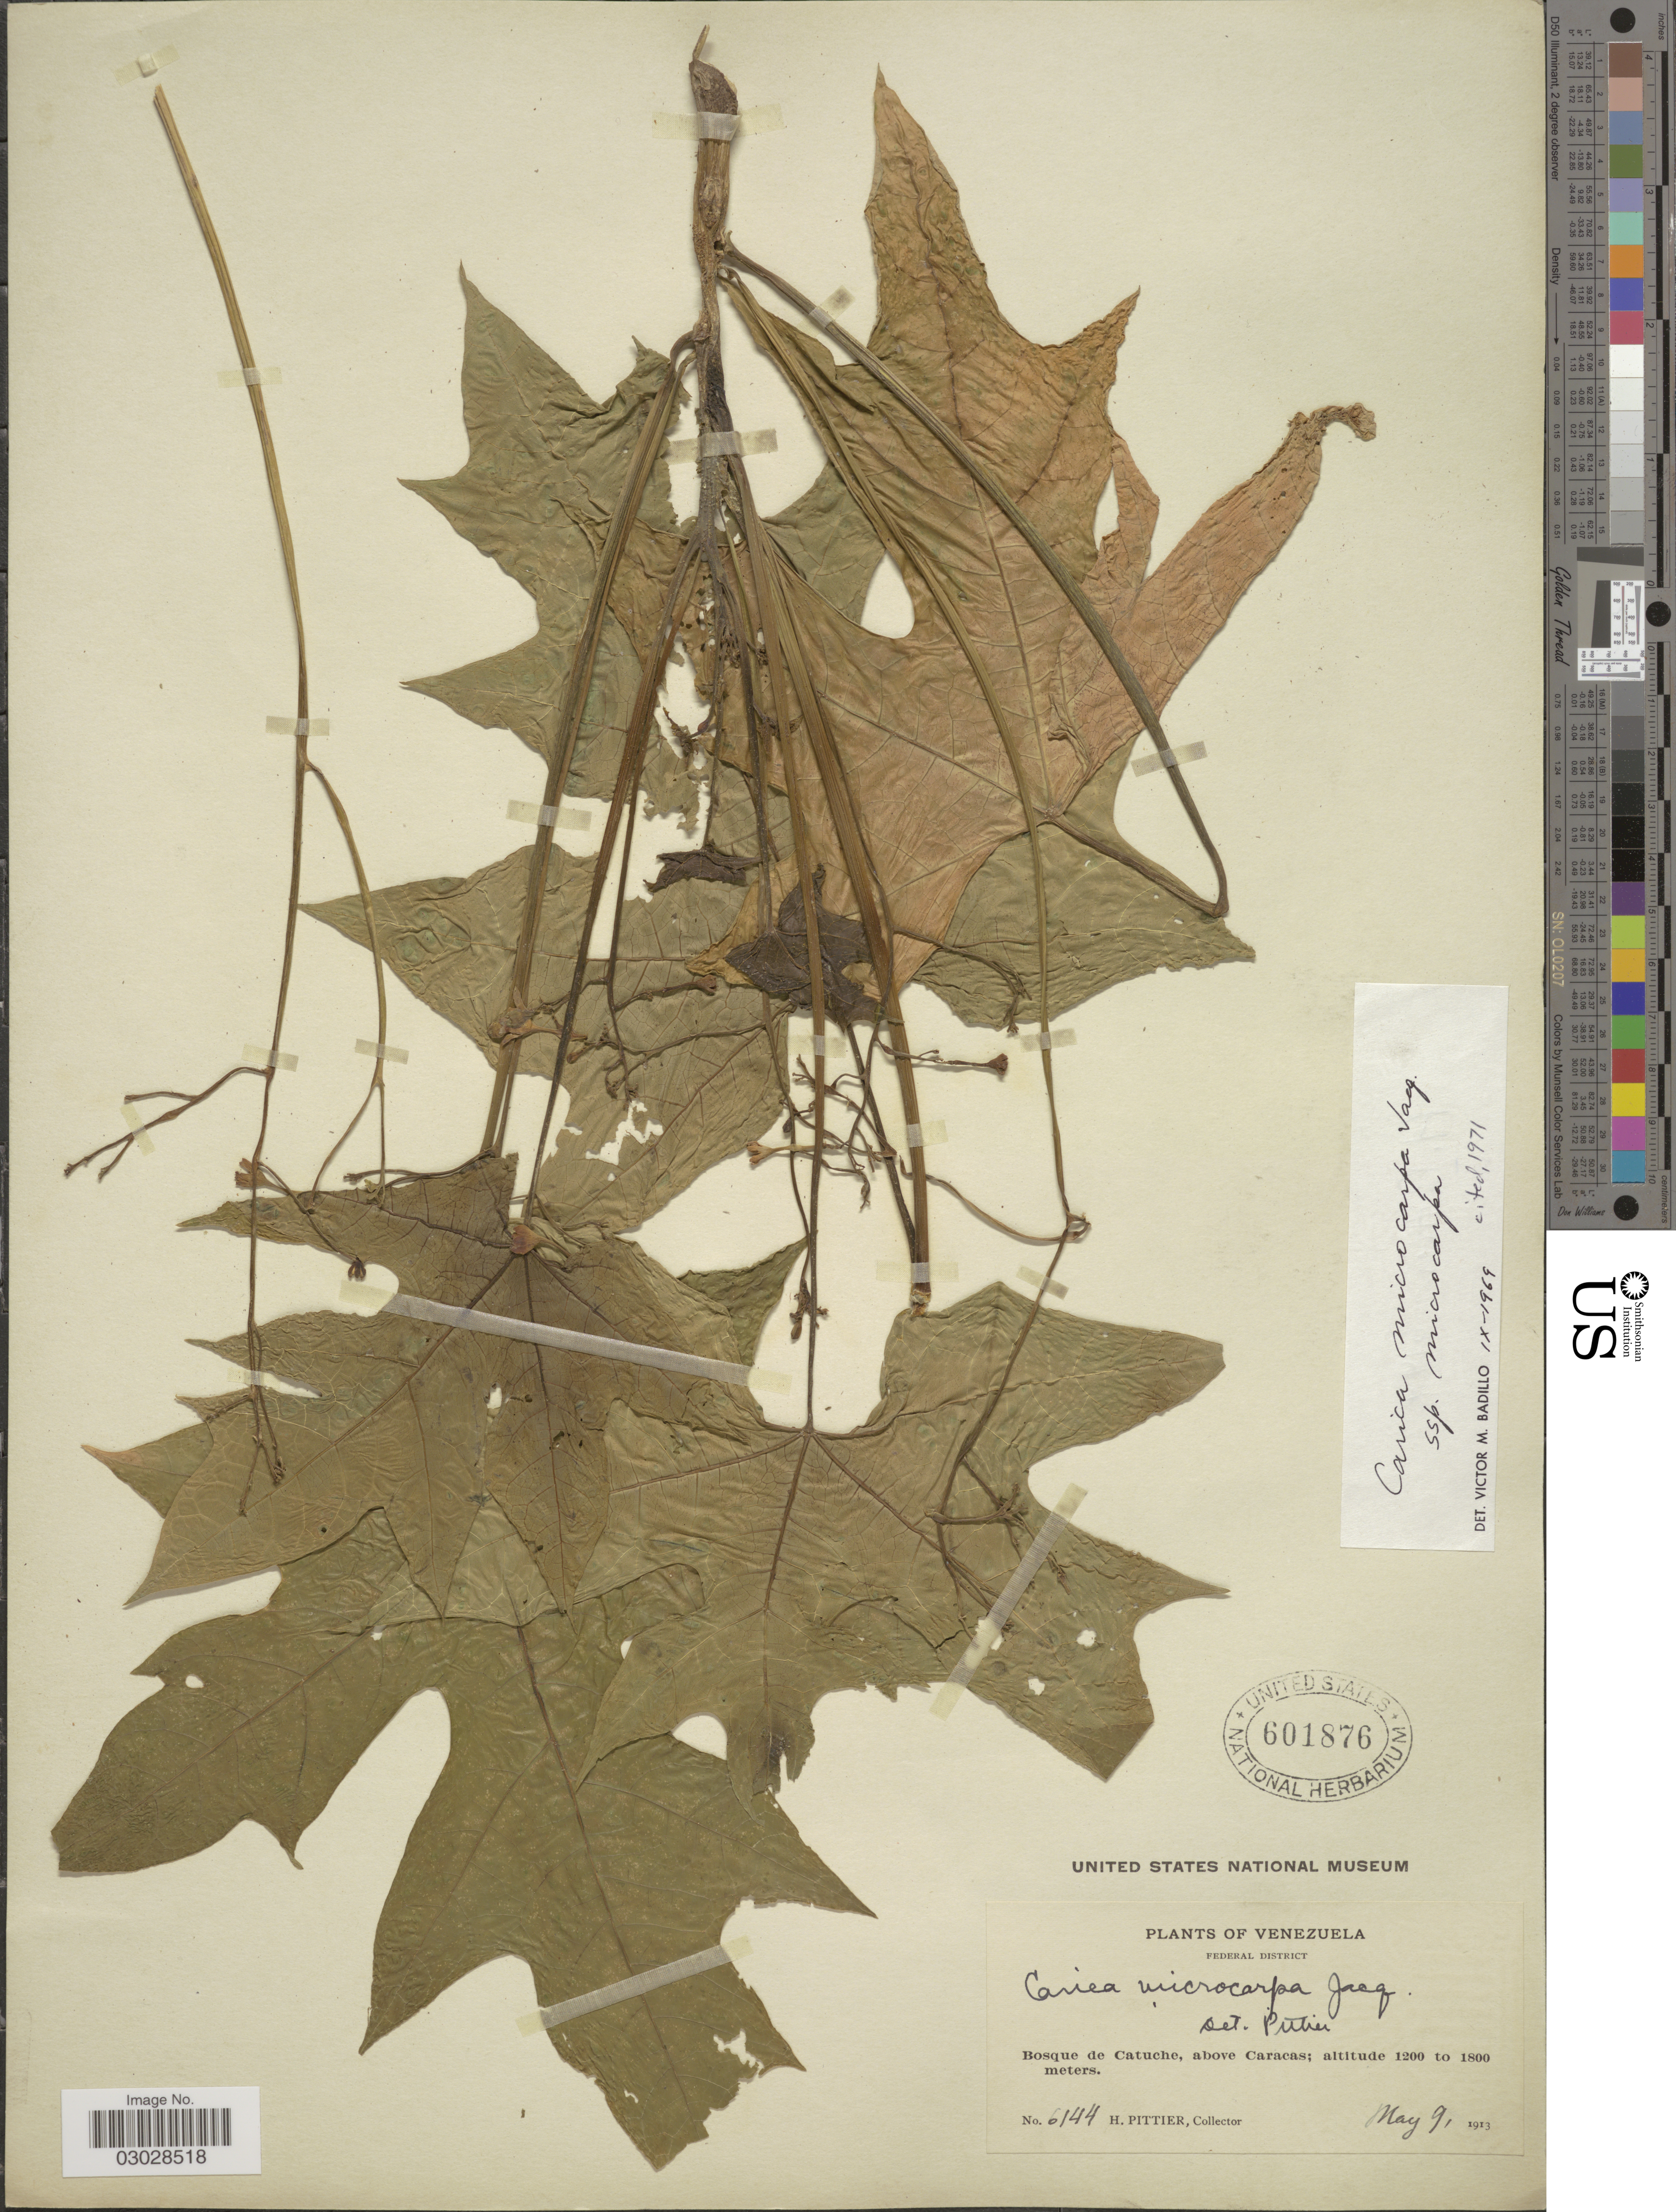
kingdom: Plantae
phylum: Tracheophyta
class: Magnoliopsida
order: Brassicales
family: Caricaceae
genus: Vasconcellea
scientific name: Vasconcellea microcarpa subsp. microcarpa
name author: (Jacq.) A. DC.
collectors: H. F. Pittier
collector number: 6144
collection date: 1913-05-09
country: Venezuela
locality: Bosque de Catuche, above Caracas.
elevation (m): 1200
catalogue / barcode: US 601876